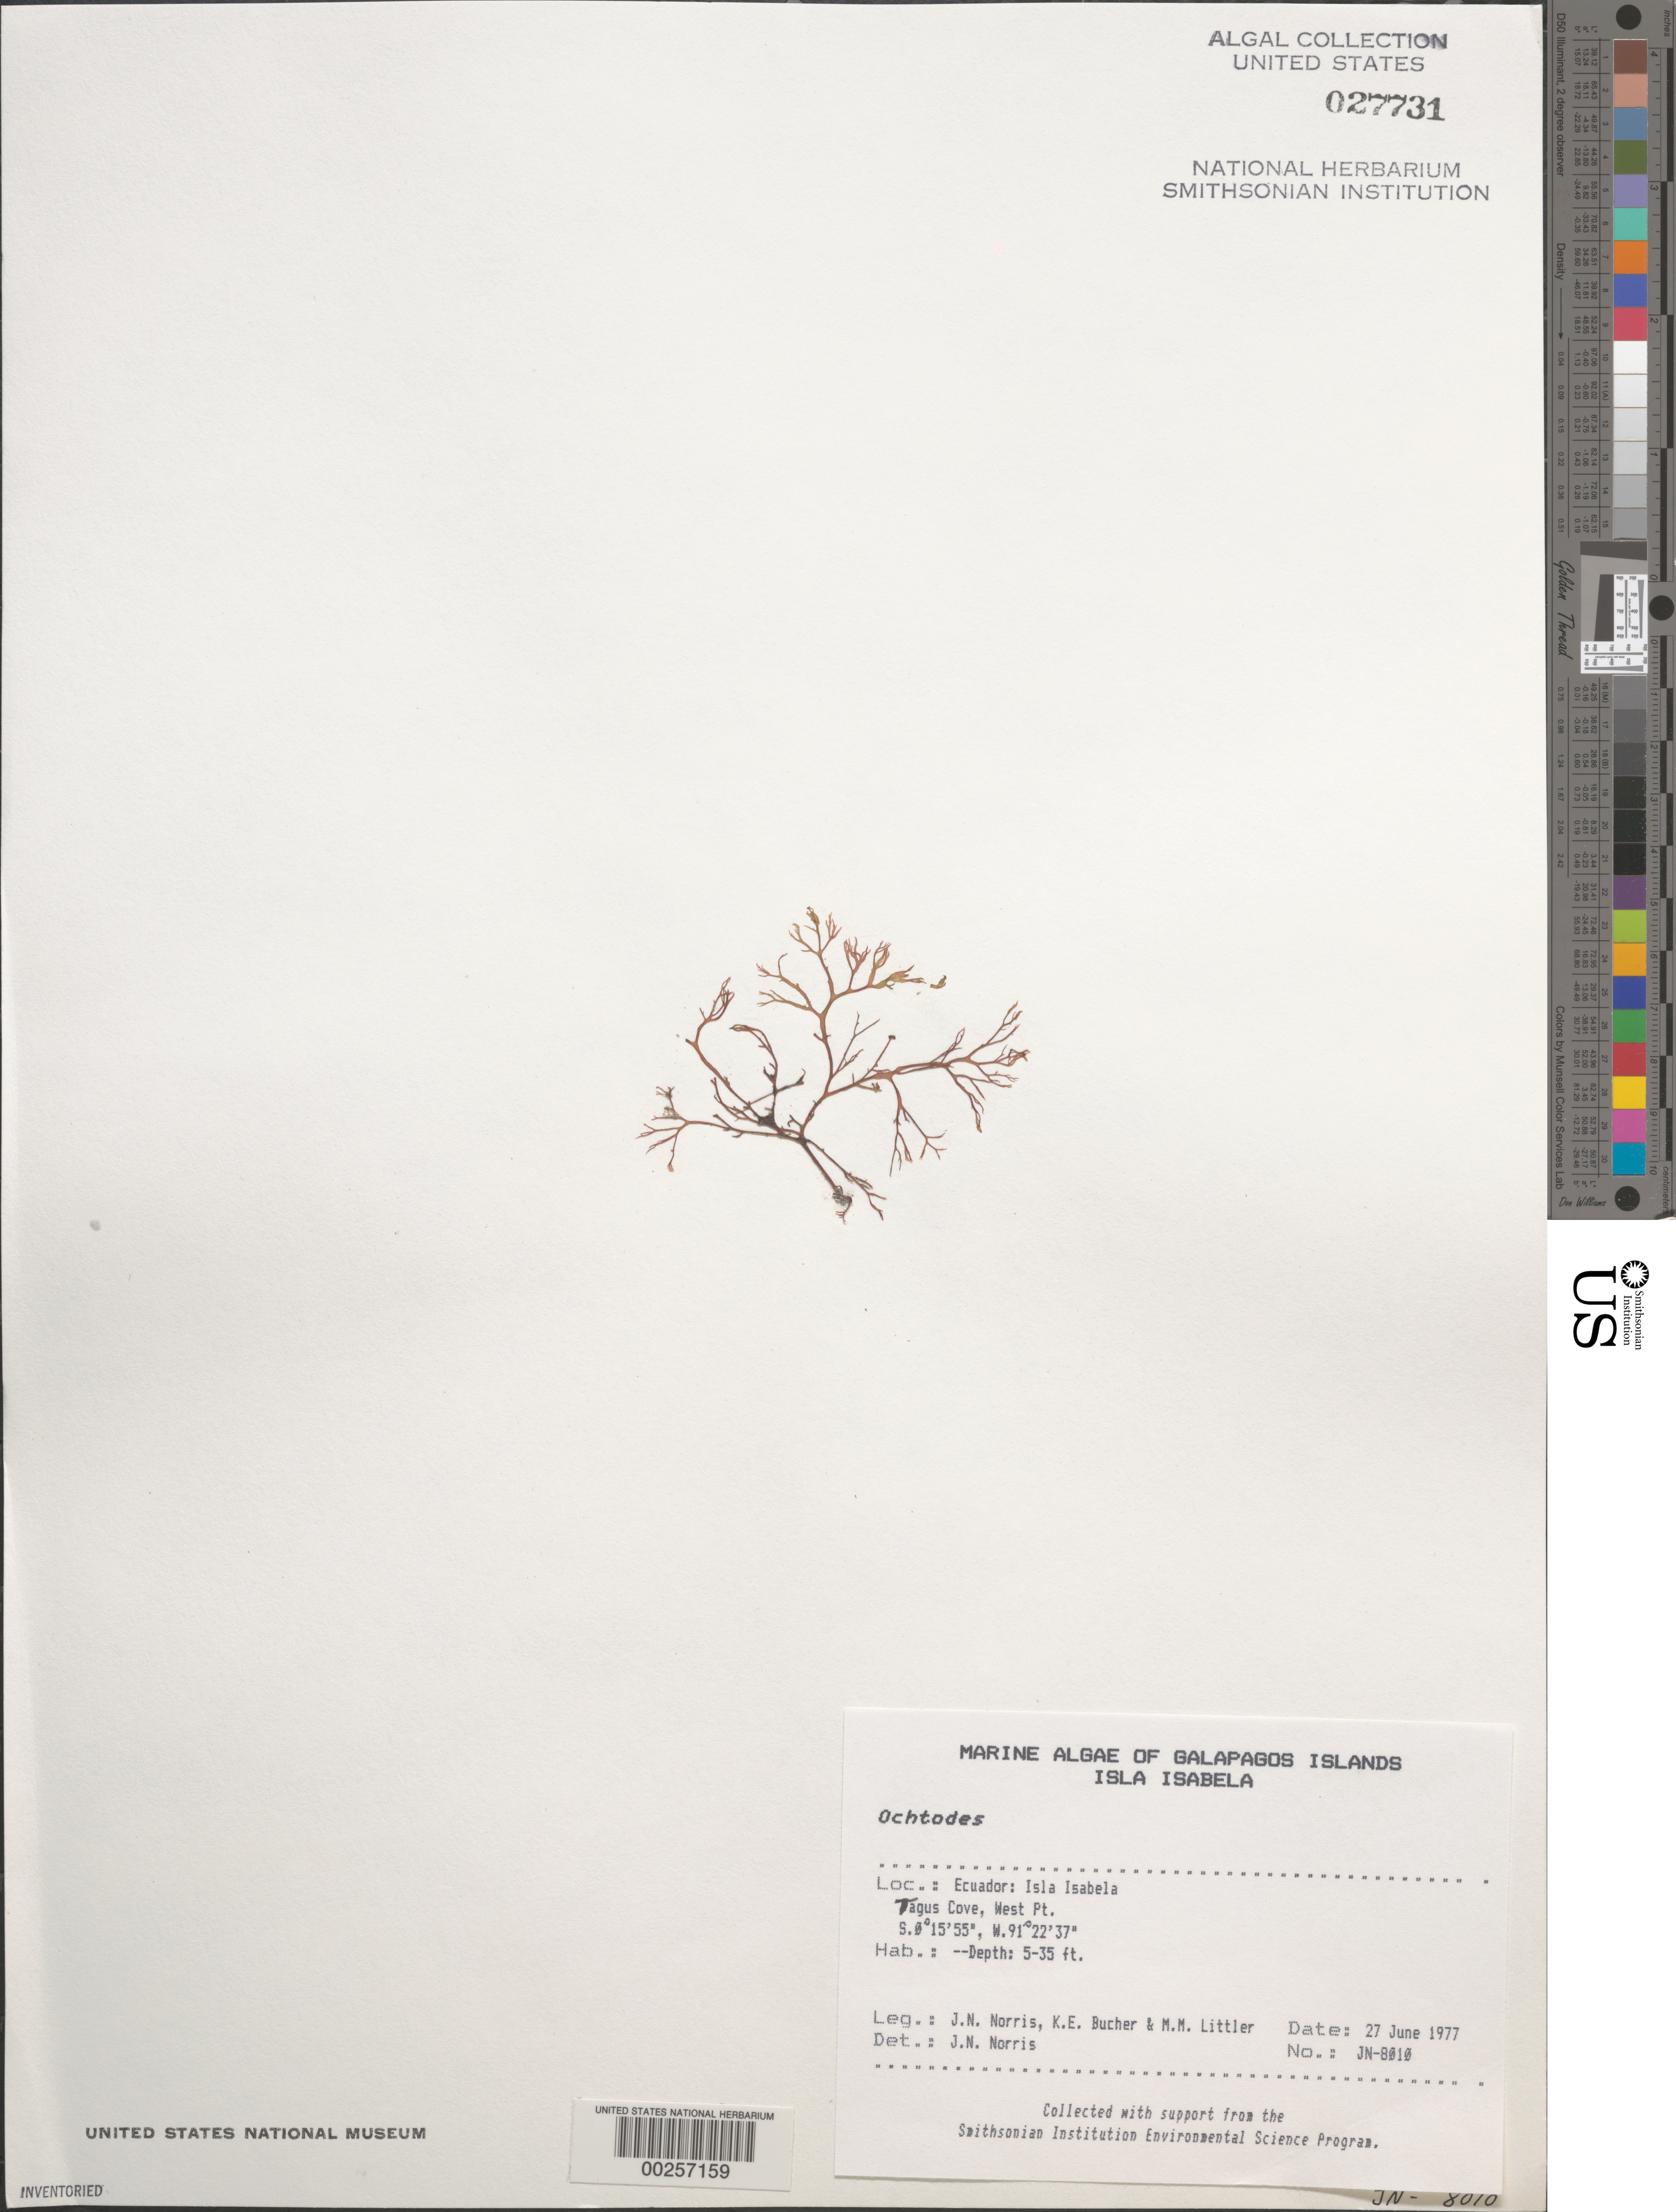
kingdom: Plantae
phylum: Rhodophyta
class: Florideophyceae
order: Gigartinales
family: Rhizophyllidaceae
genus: Ochtodes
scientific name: Ochtodes sp.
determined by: Norris, James N.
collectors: J. N. Norris, K. E. Bucher & M. M. Littler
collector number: JN-8010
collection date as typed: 27 Jun 1977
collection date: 1977-06-27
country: Ecuador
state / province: Colón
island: Isabela [Albemarle]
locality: Tagus Cove, West Point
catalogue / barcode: US 27731